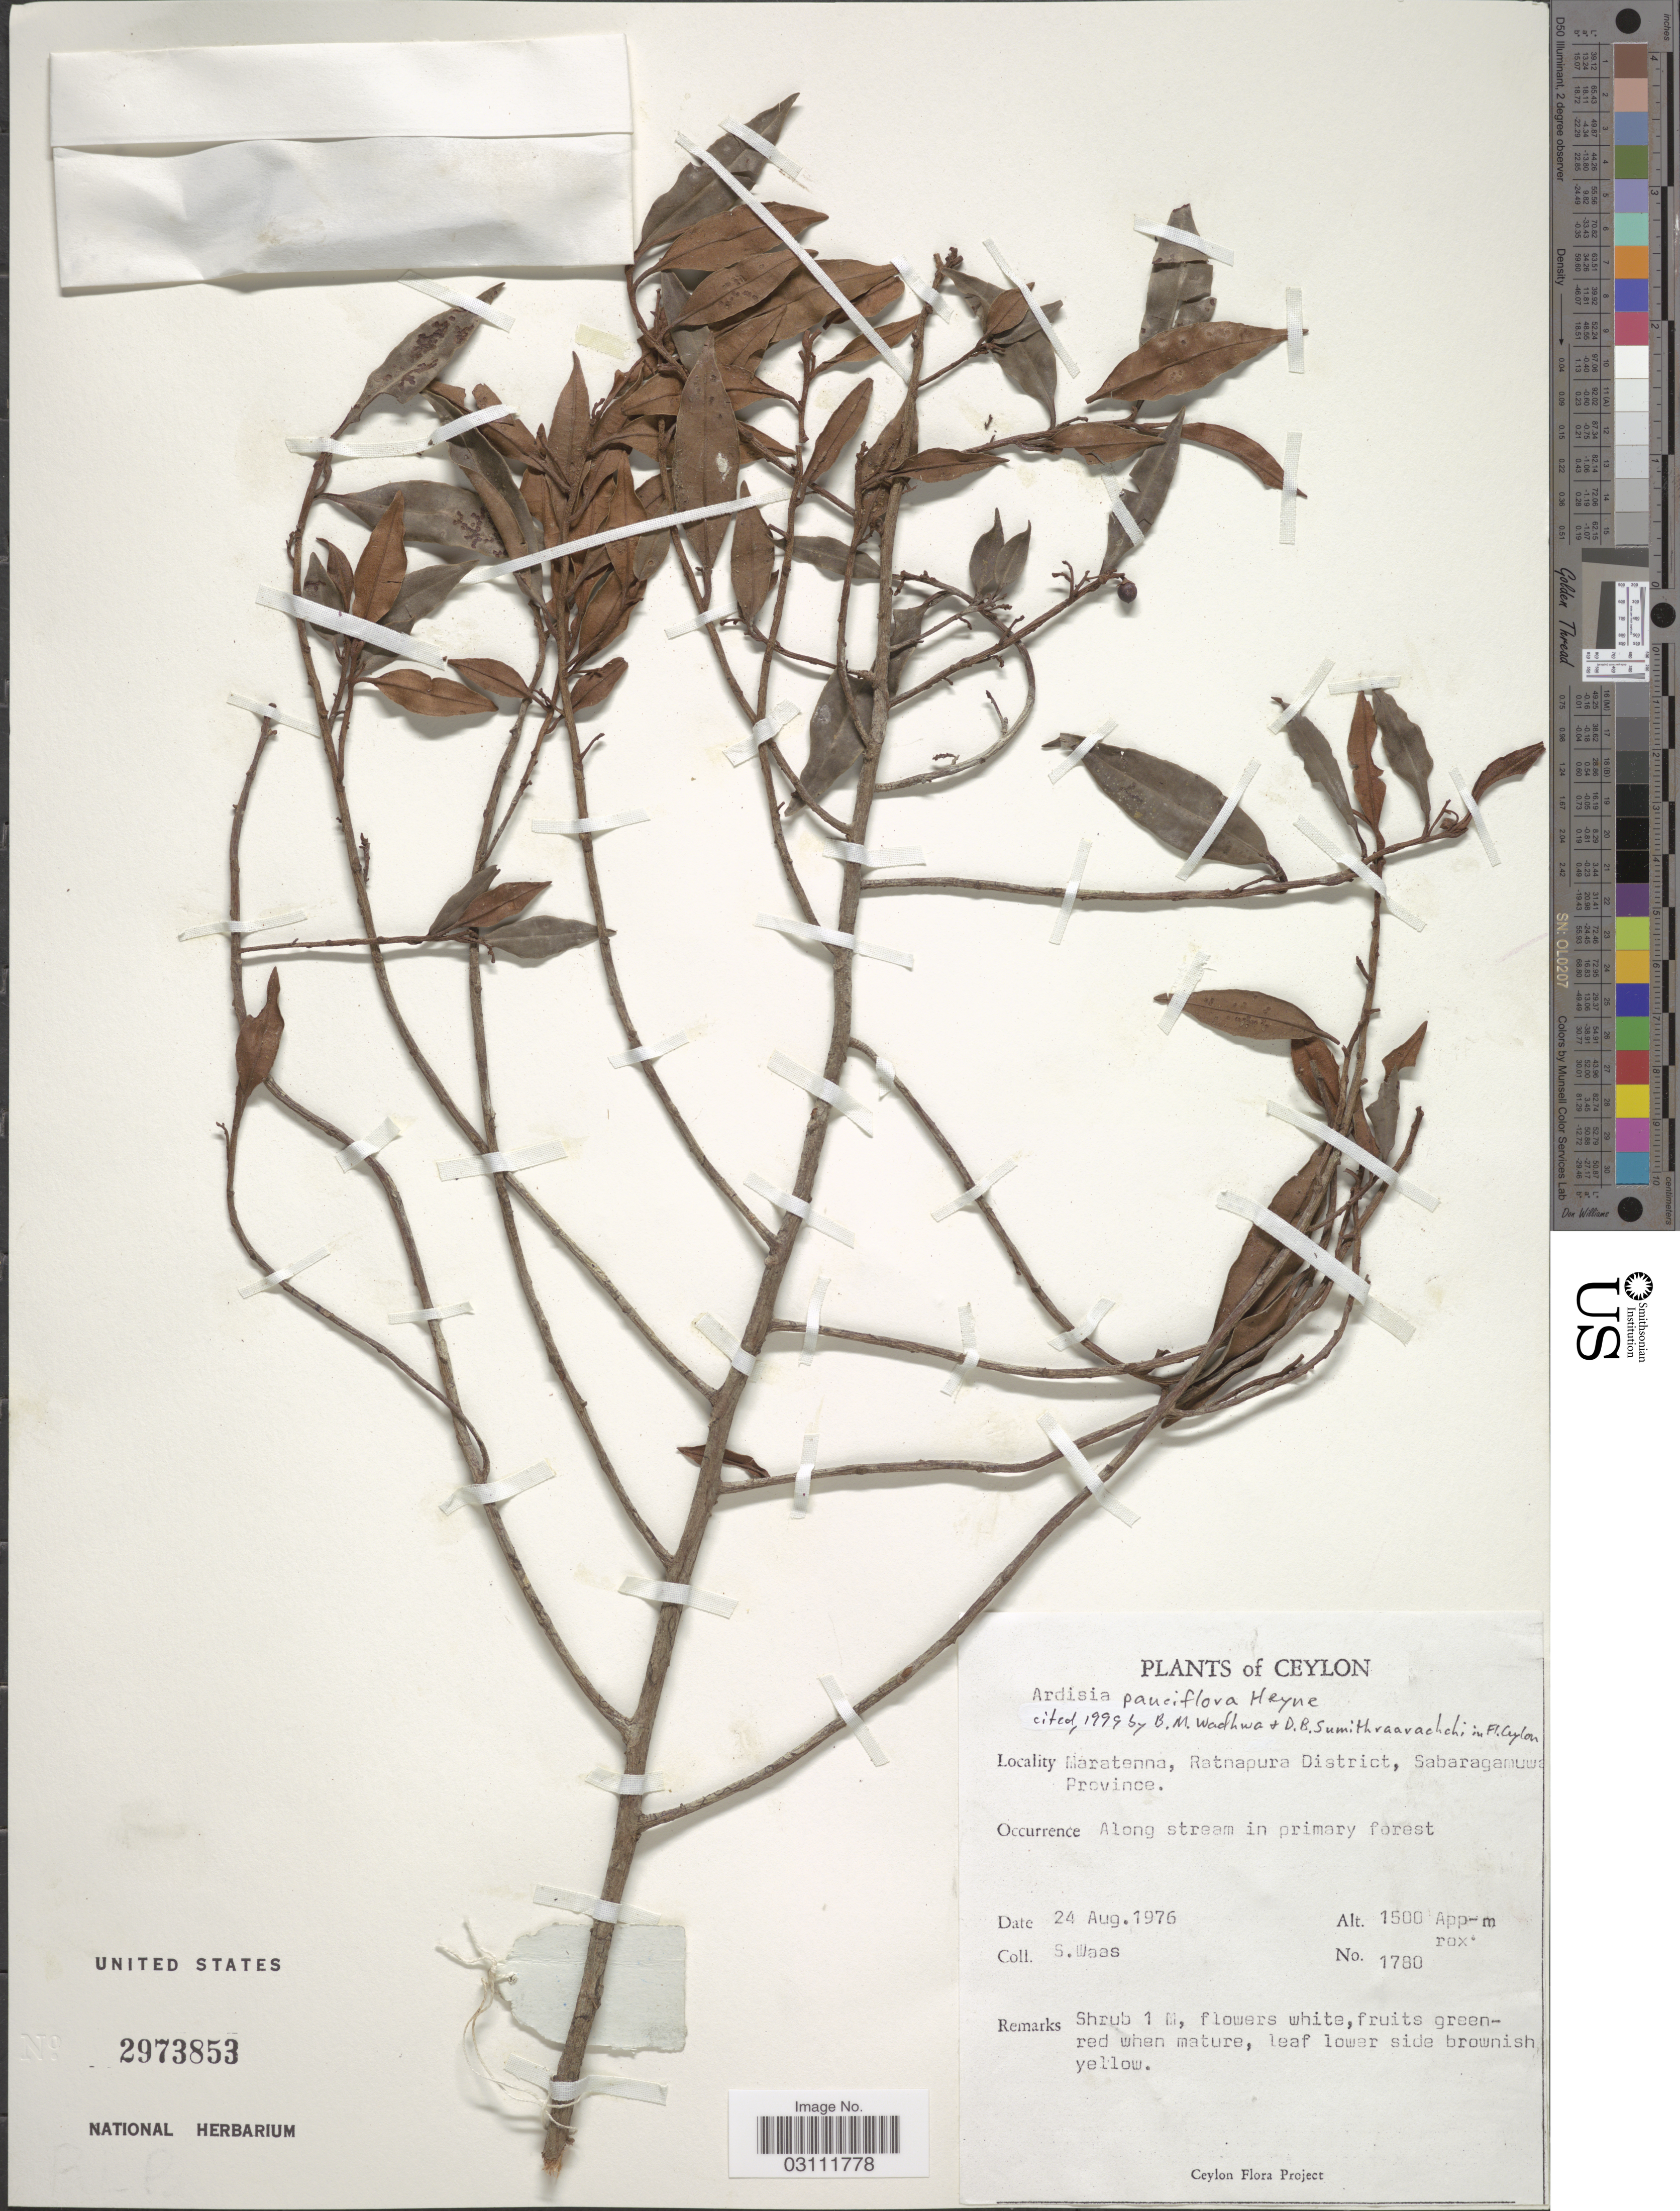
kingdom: Plantae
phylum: Tracheophyta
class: Magnoliopsida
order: Ericales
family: Primulaceae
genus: Ardisia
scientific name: Ardisia pauciflora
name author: B. Heyne ex Roxb.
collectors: S. Waas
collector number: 1780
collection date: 1976-08-24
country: Sri Lanka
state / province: Sabaragamuwa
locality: Ceylon. Maratenna, Ratnapura District.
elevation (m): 1500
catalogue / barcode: US 2973853